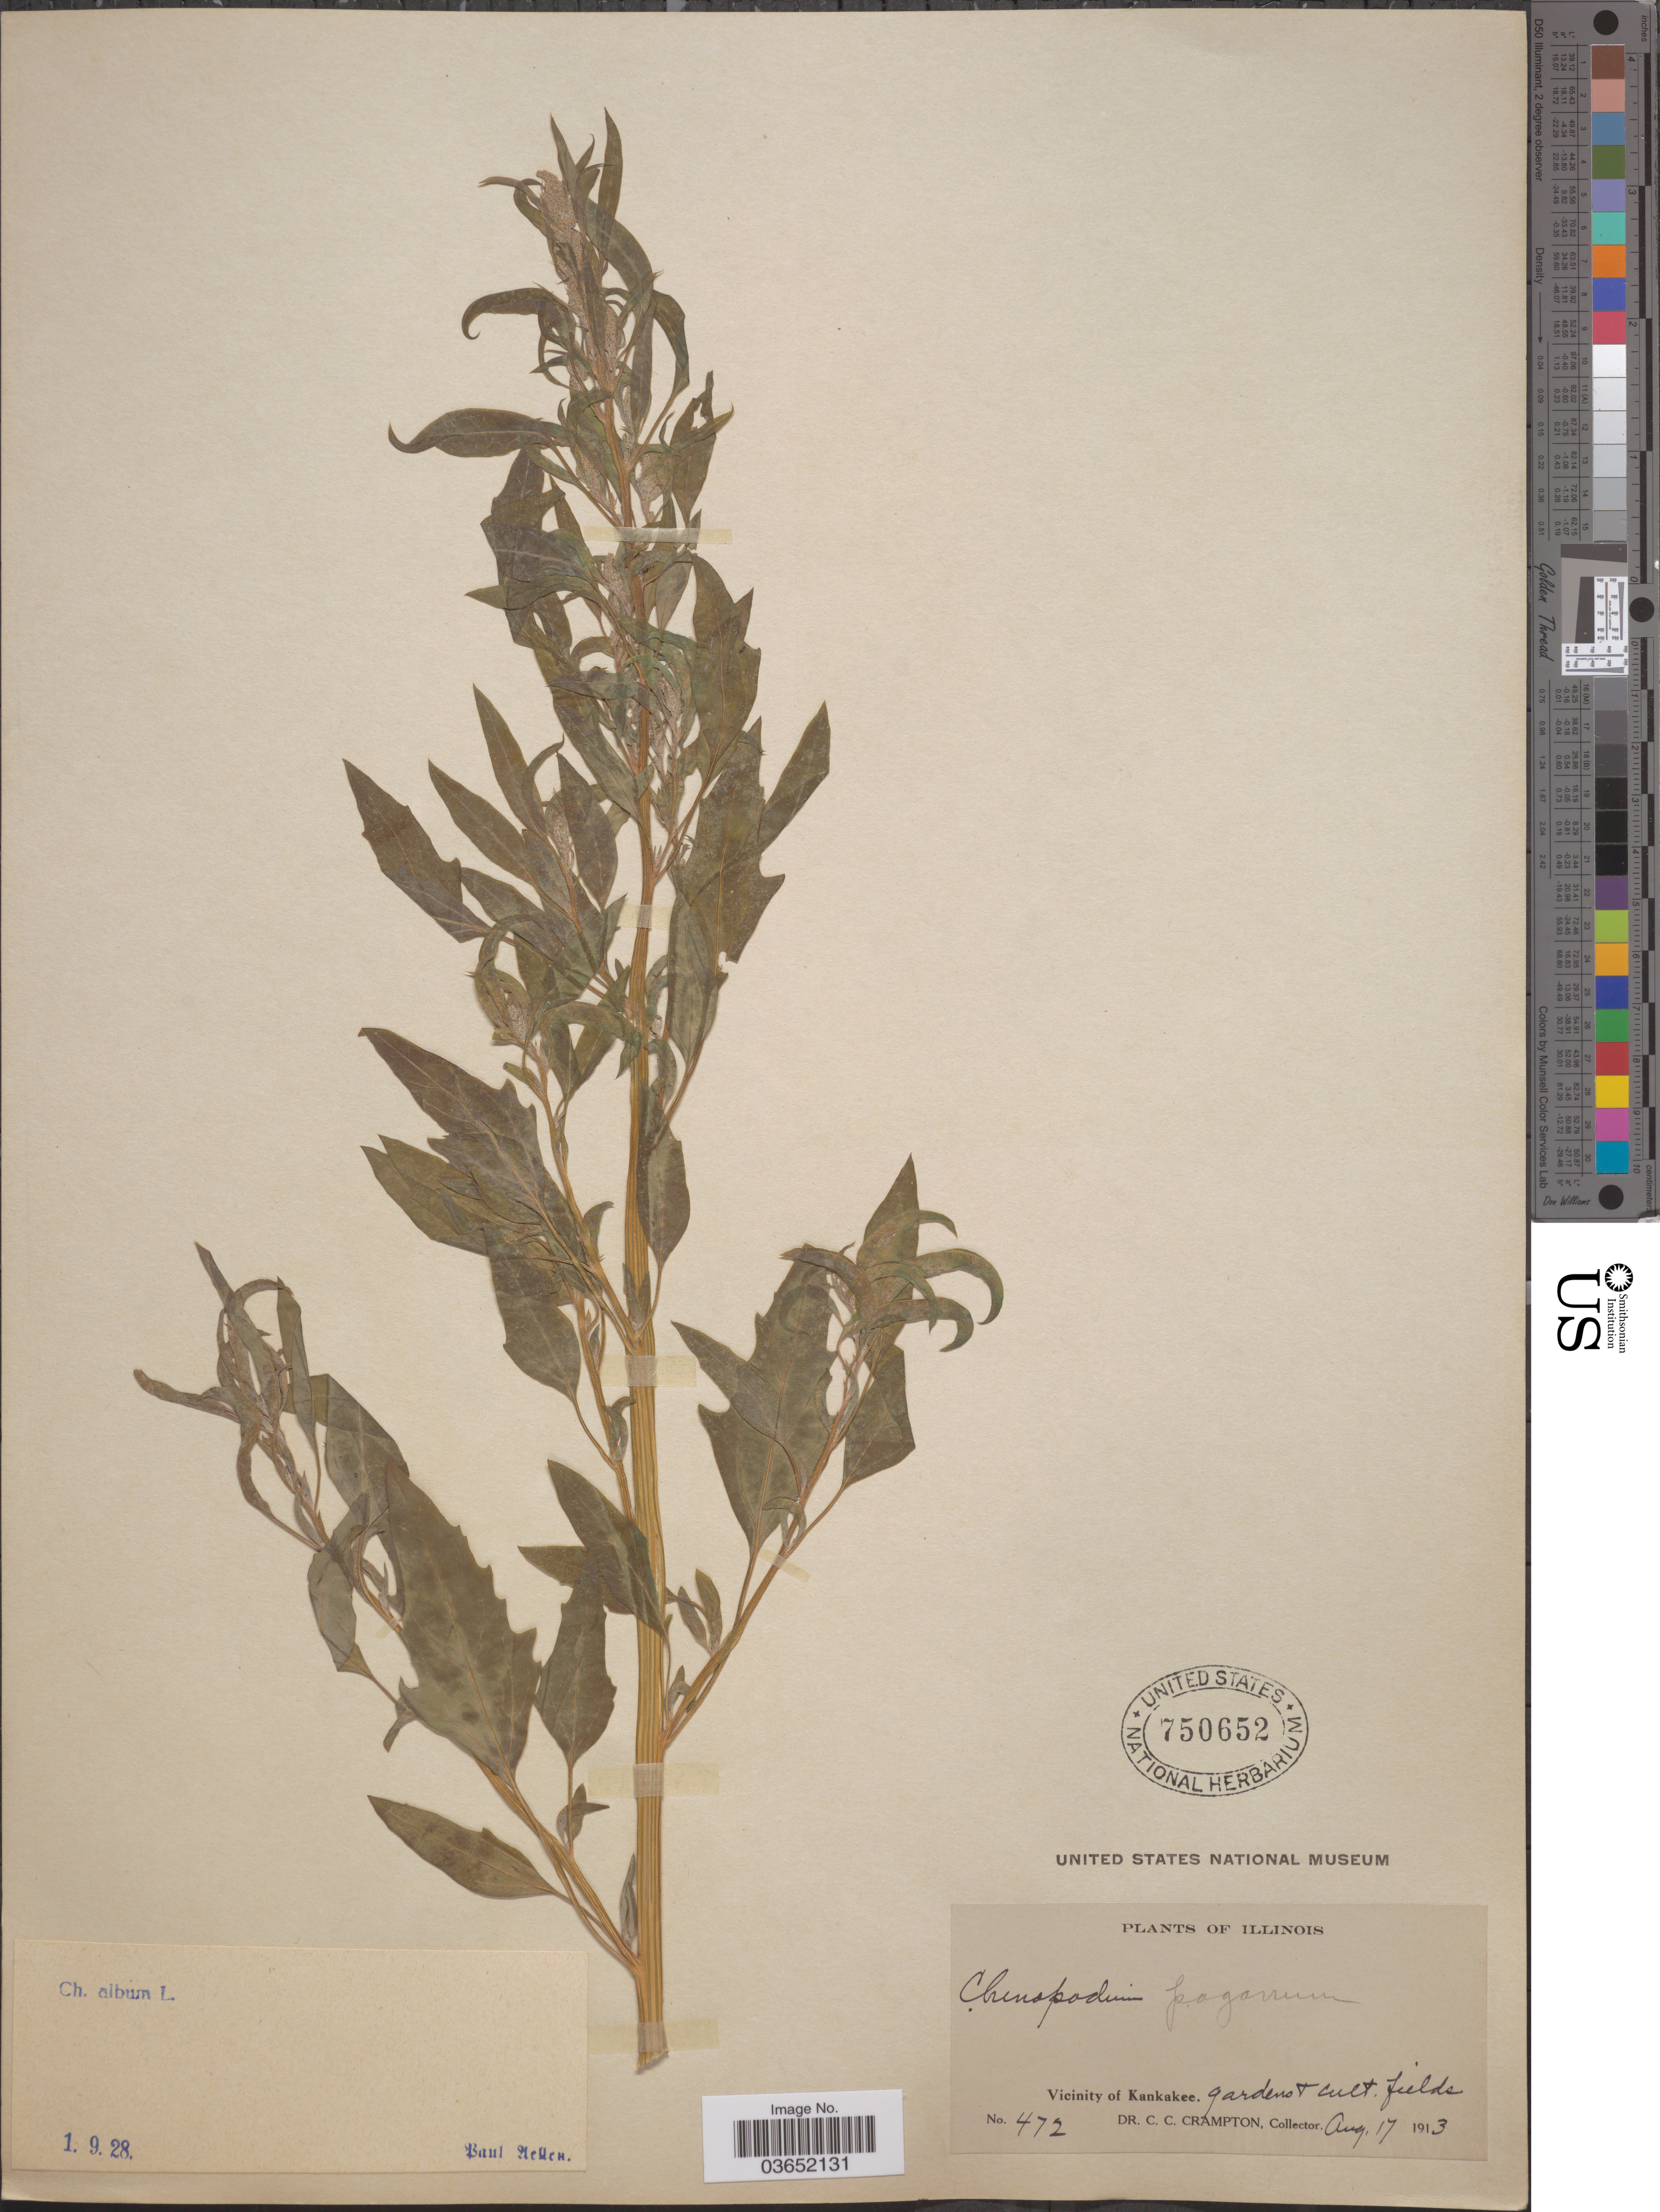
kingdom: Plantae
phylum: Tracheophyta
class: Magnoliopsida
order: Caryophyllales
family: Amaranthaceae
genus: Chenopodium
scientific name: Chenopodium album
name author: L.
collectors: C. Crampton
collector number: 472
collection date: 1913-08-17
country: United States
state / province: Illinois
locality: Vicinity of Kankakee. Gardens & cult. fields.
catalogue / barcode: US 750652